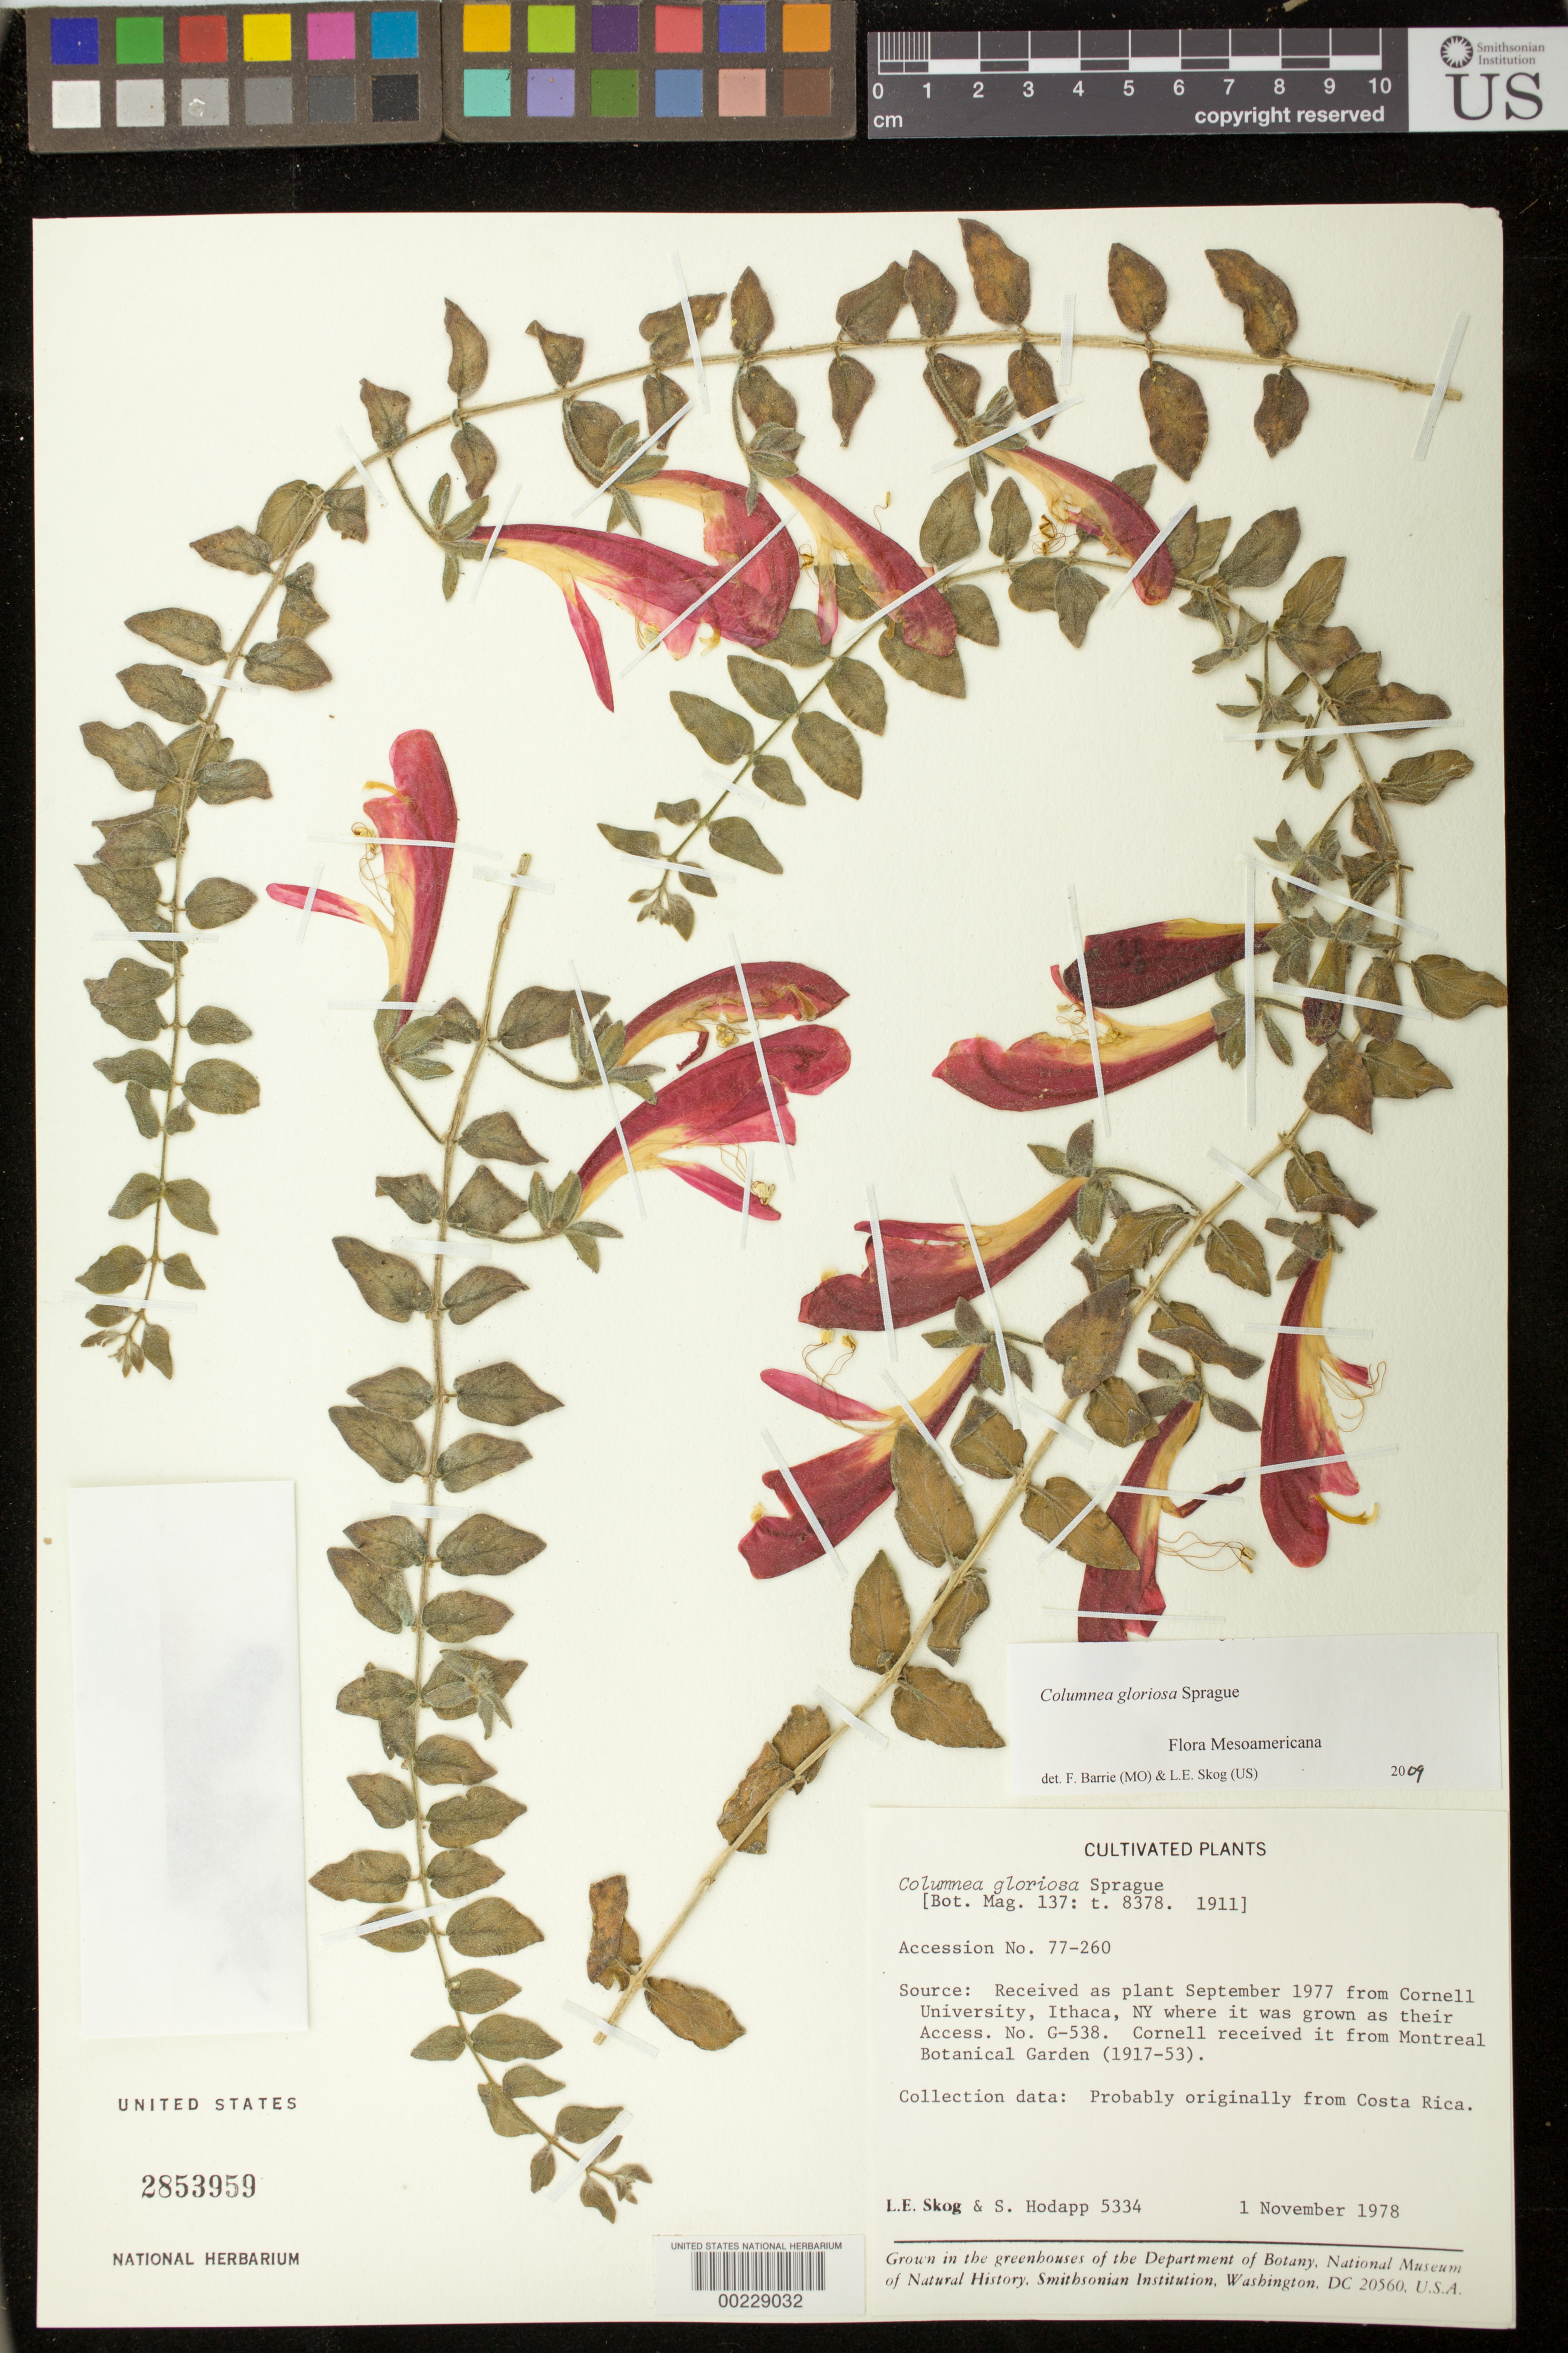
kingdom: Plantae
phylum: Tracheophyta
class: Magnoliopsida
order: Lamiales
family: Gesneriaceae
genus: Columnea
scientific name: Columnea gloriosa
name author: Sprague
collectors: L. E. Skog & S. Hodapp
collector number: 5334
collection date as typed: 01 Nov 1978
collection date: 1978-11-01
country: Costa Rica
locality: Costa Rica:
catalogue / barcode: US 2853959